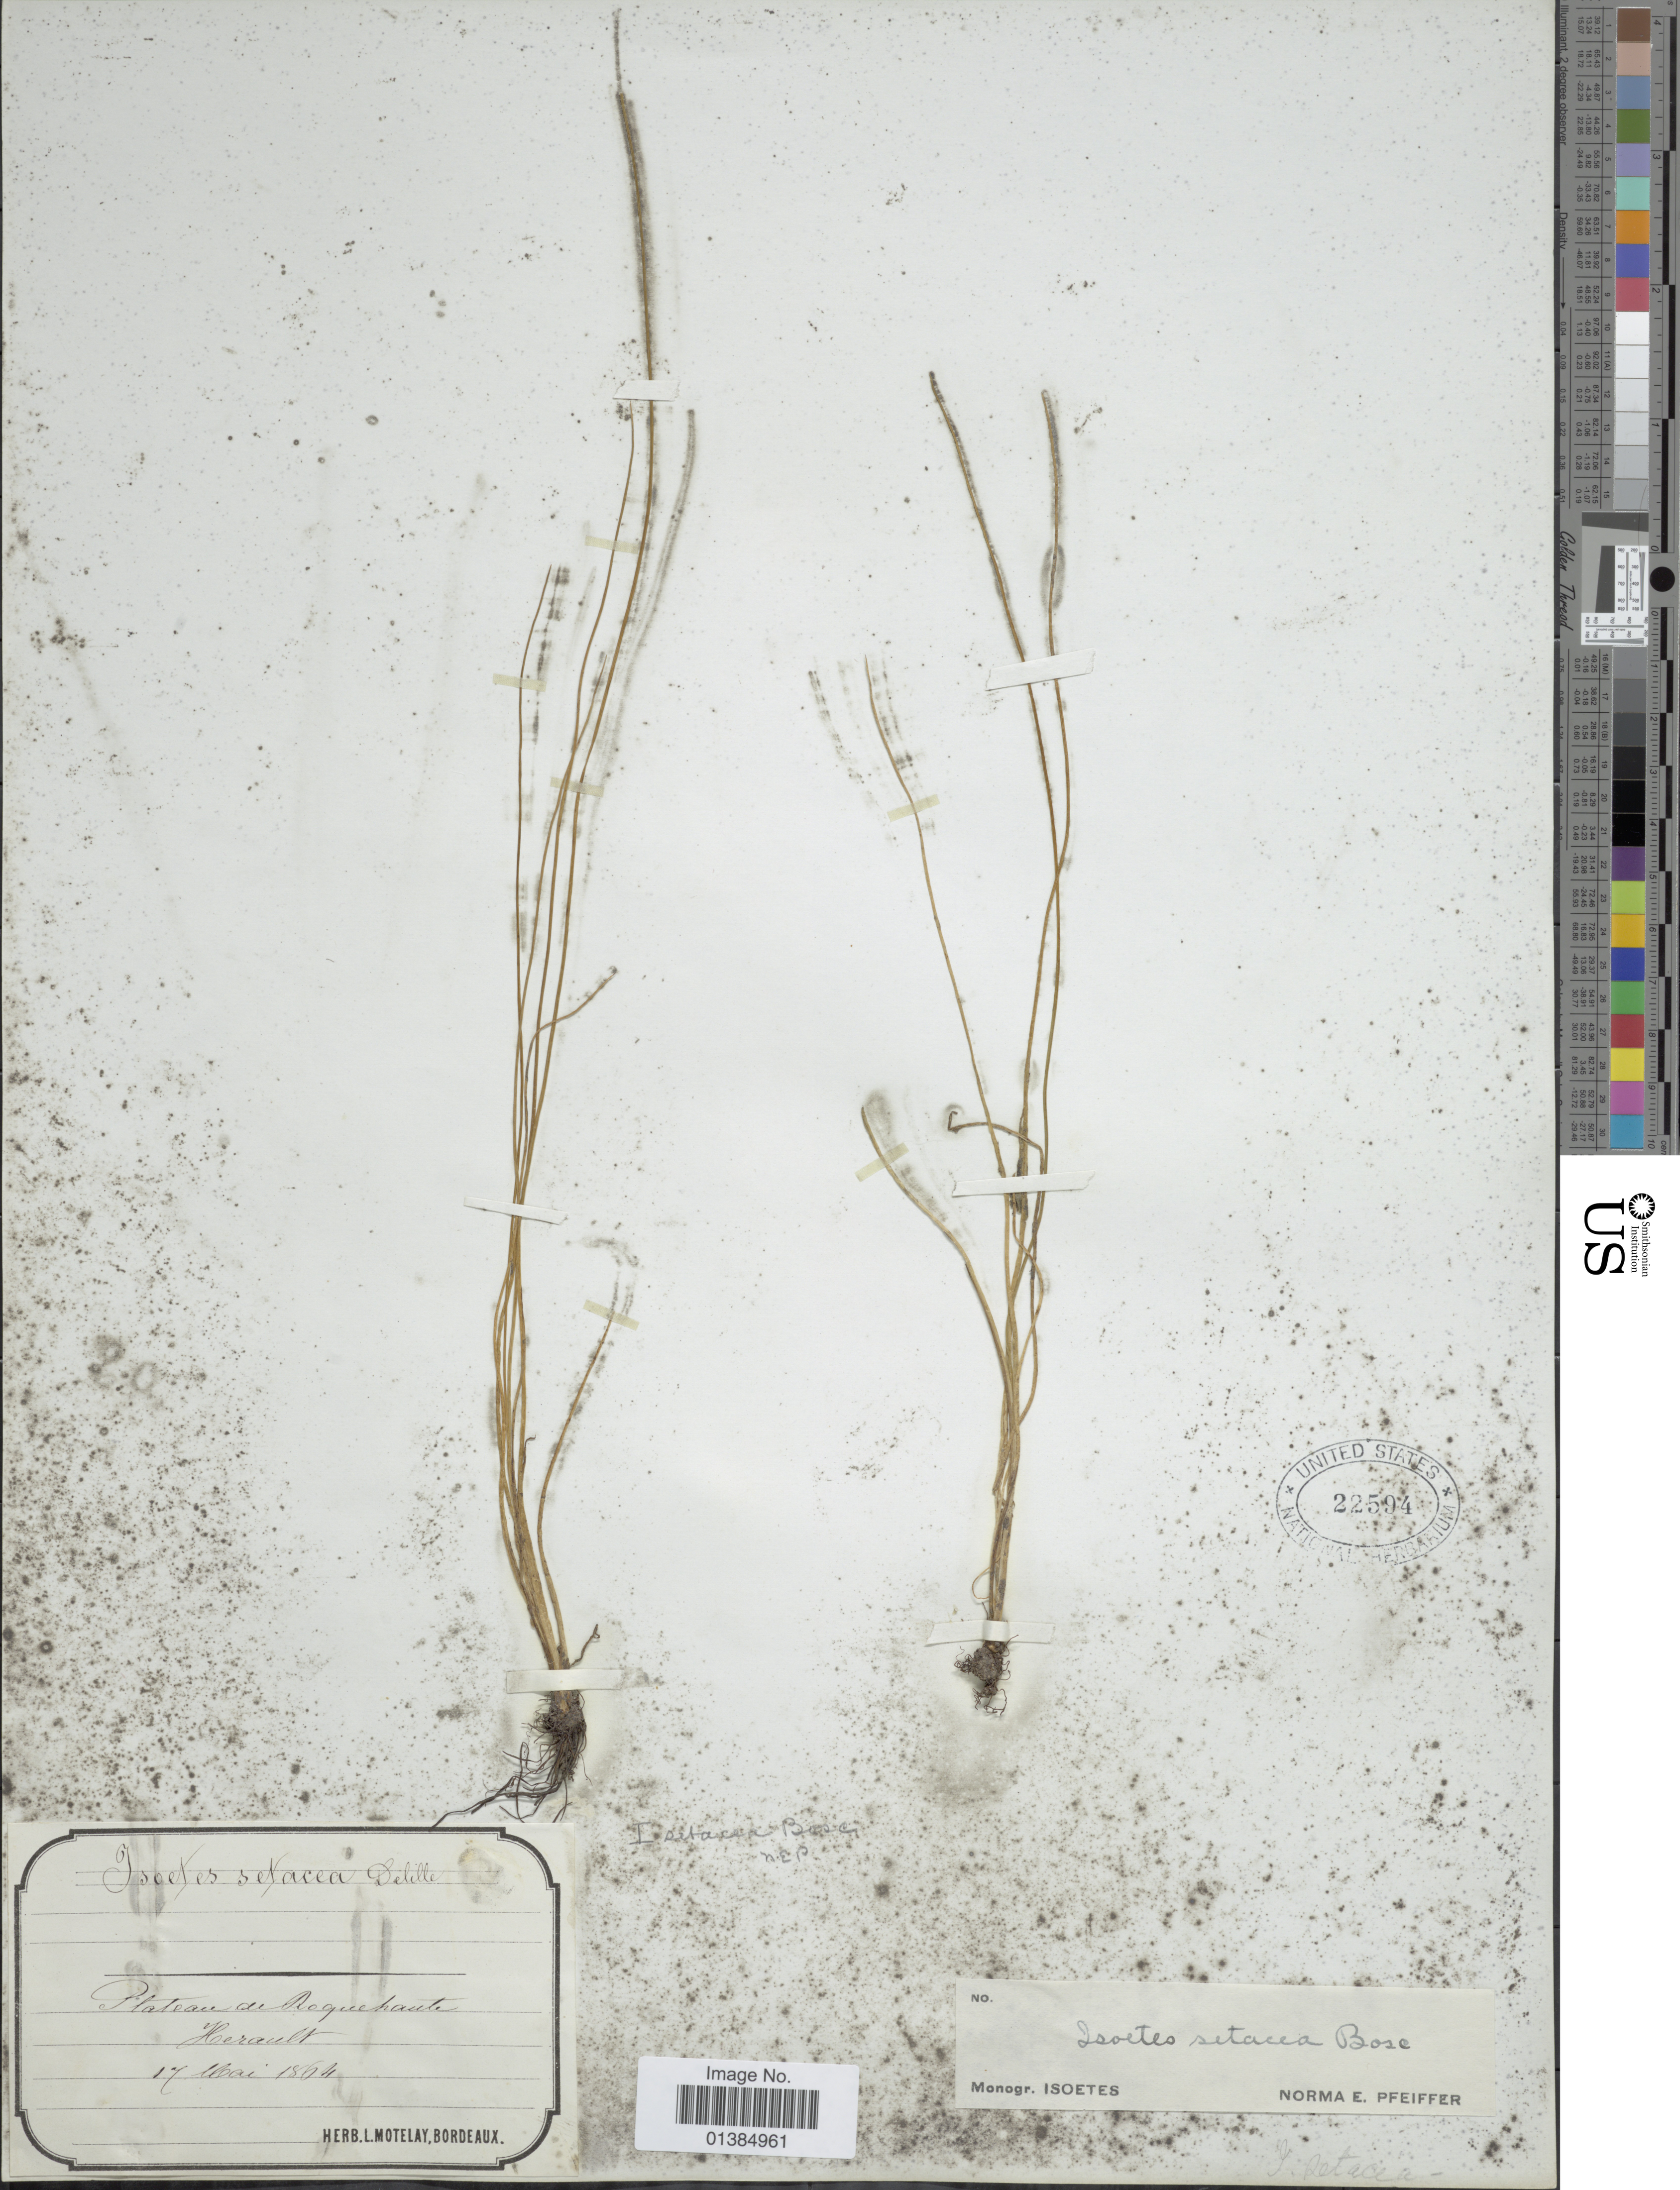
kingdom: Plantae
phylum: Tracheophyta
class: Lycopodiopsida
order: Isoetales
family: Isoetaceae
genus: Isoetes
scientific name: Isoetes delilei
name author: Rothm.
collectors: ex herb. L. Motelay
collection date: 1864-05-17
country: France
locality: Plateau de Roquehaute, Herault.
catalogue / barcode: US 22594